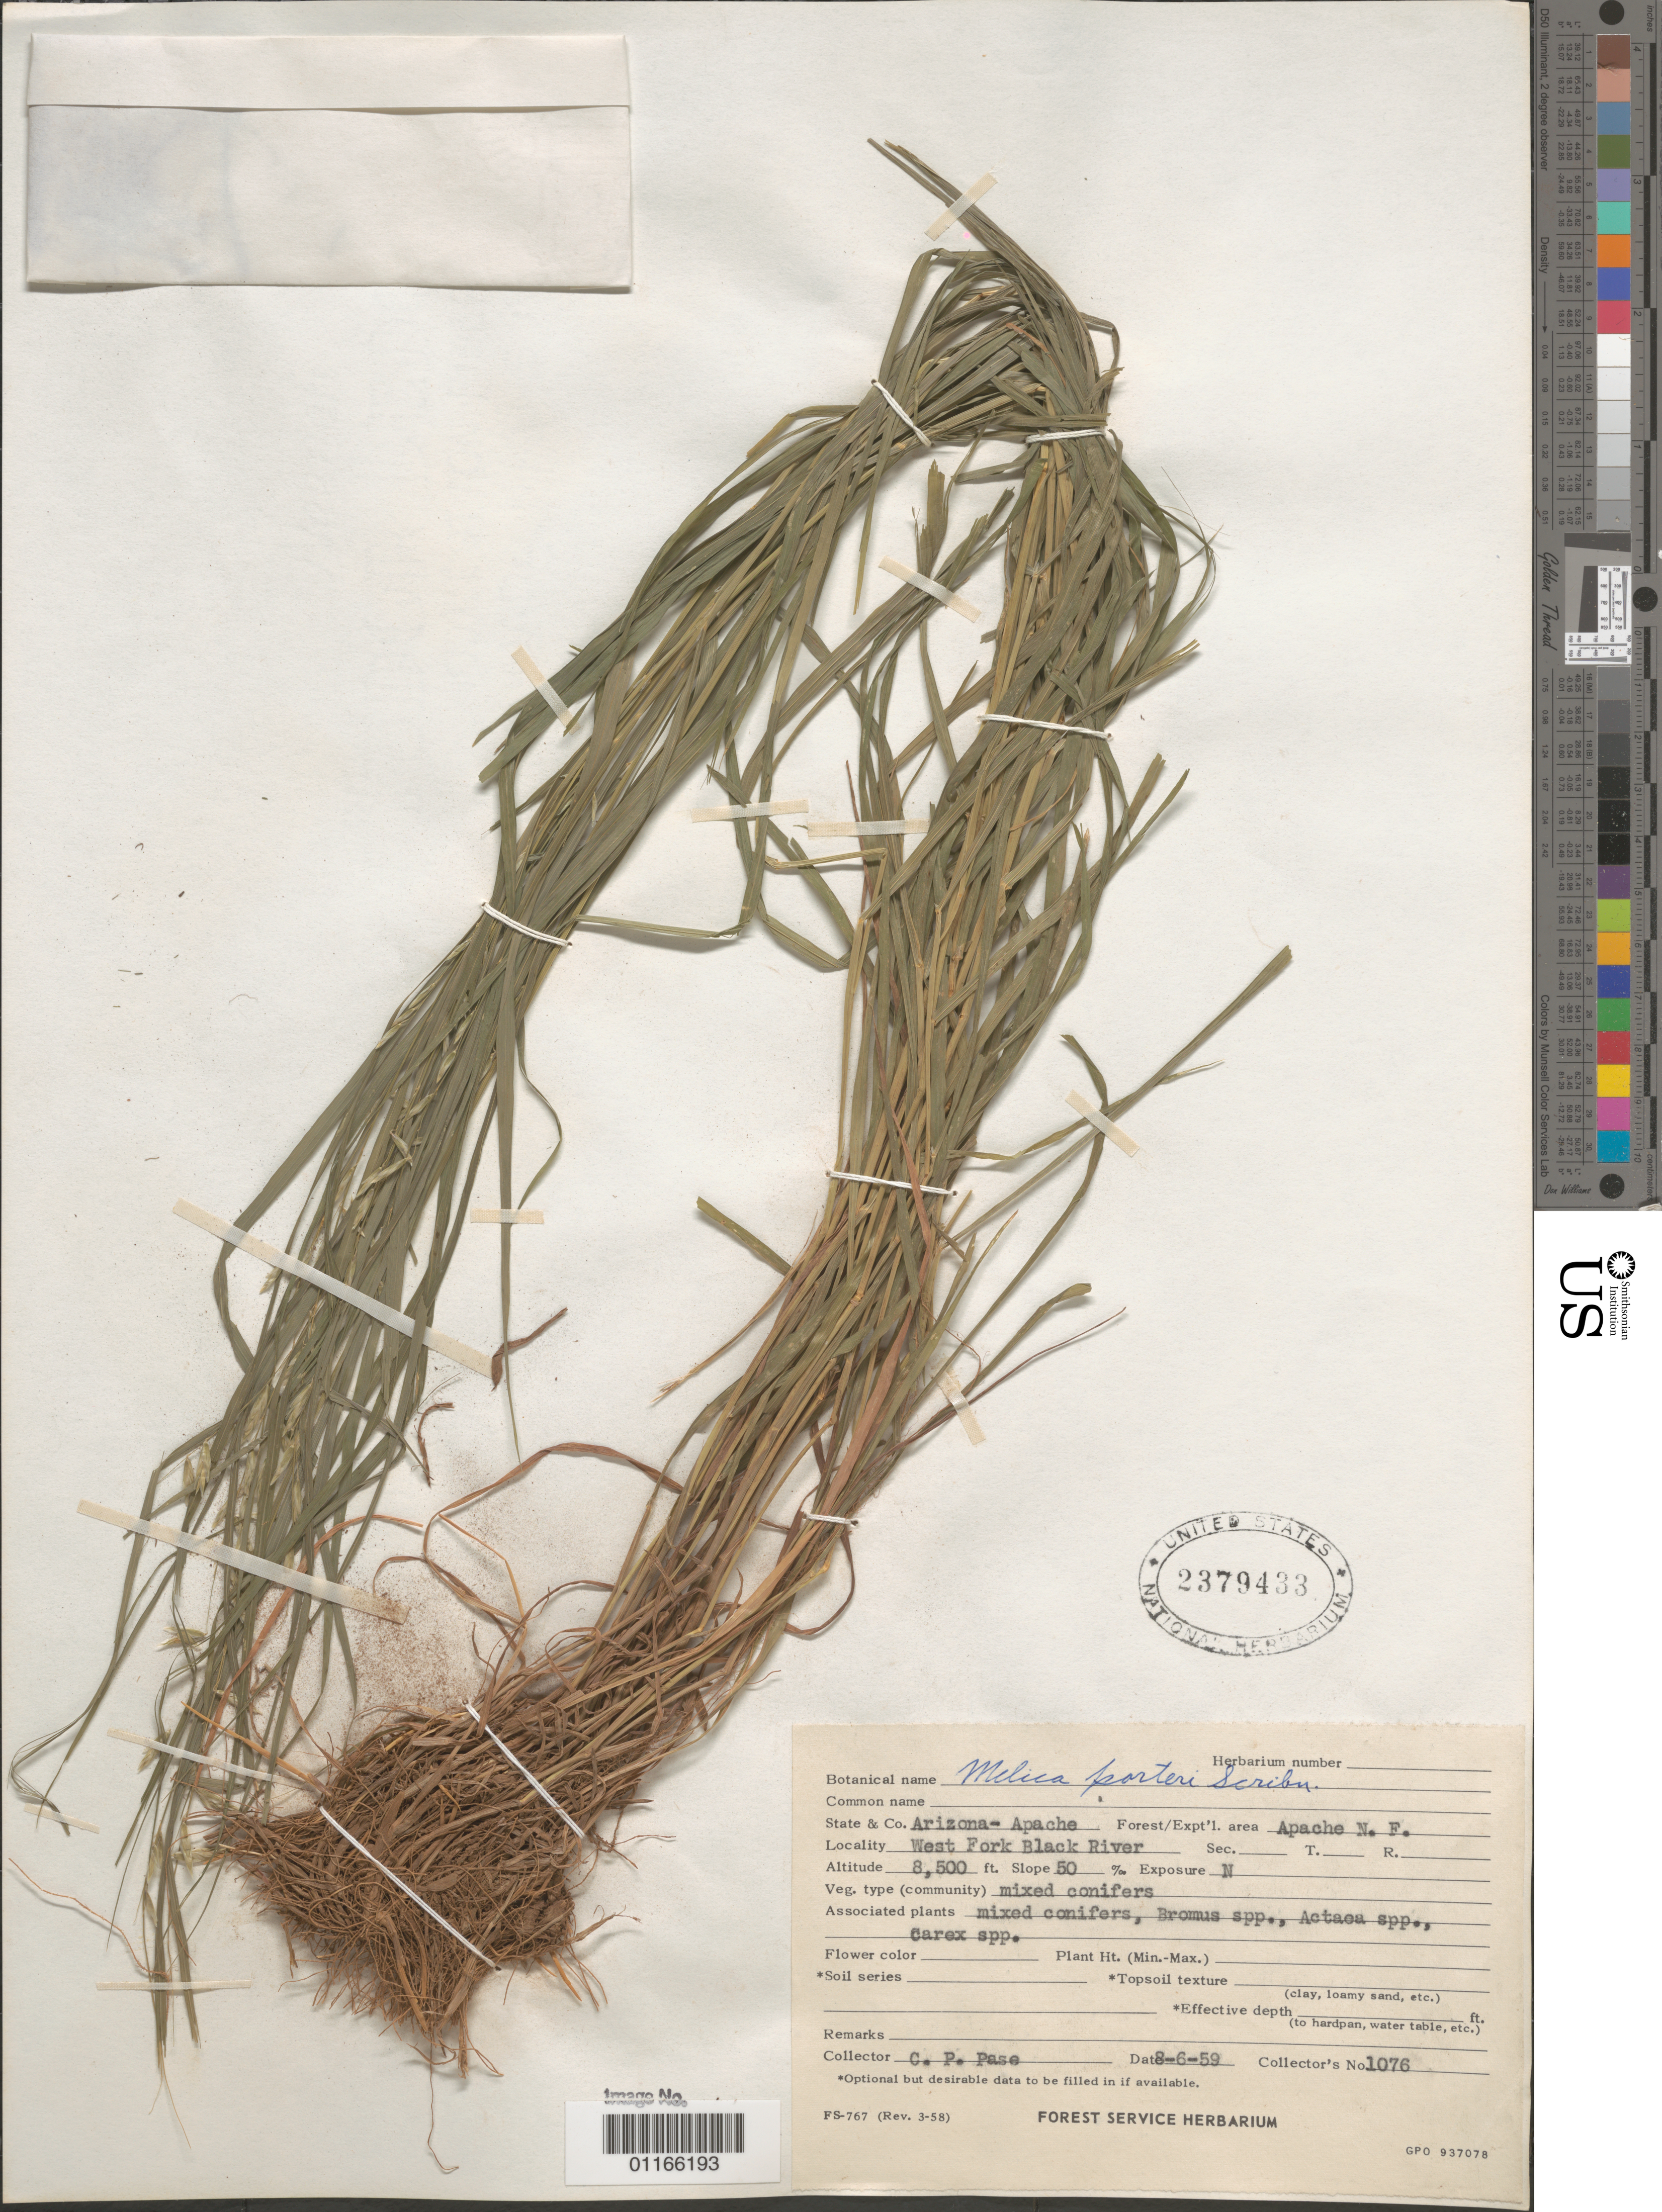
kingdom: Plantae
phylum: Tracheophyta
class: Liliopsida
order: Poales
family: Poaceae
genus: Melica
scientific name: Melica porteri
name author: Scribn.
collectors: C. P. Pase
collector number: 1076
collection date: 1959-06-08 or 1959-08-06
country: United States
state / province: Arizona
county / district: Apache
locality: Forest/Expt'l area: Apache N. F.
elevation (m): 2591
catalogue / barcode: US 2379433